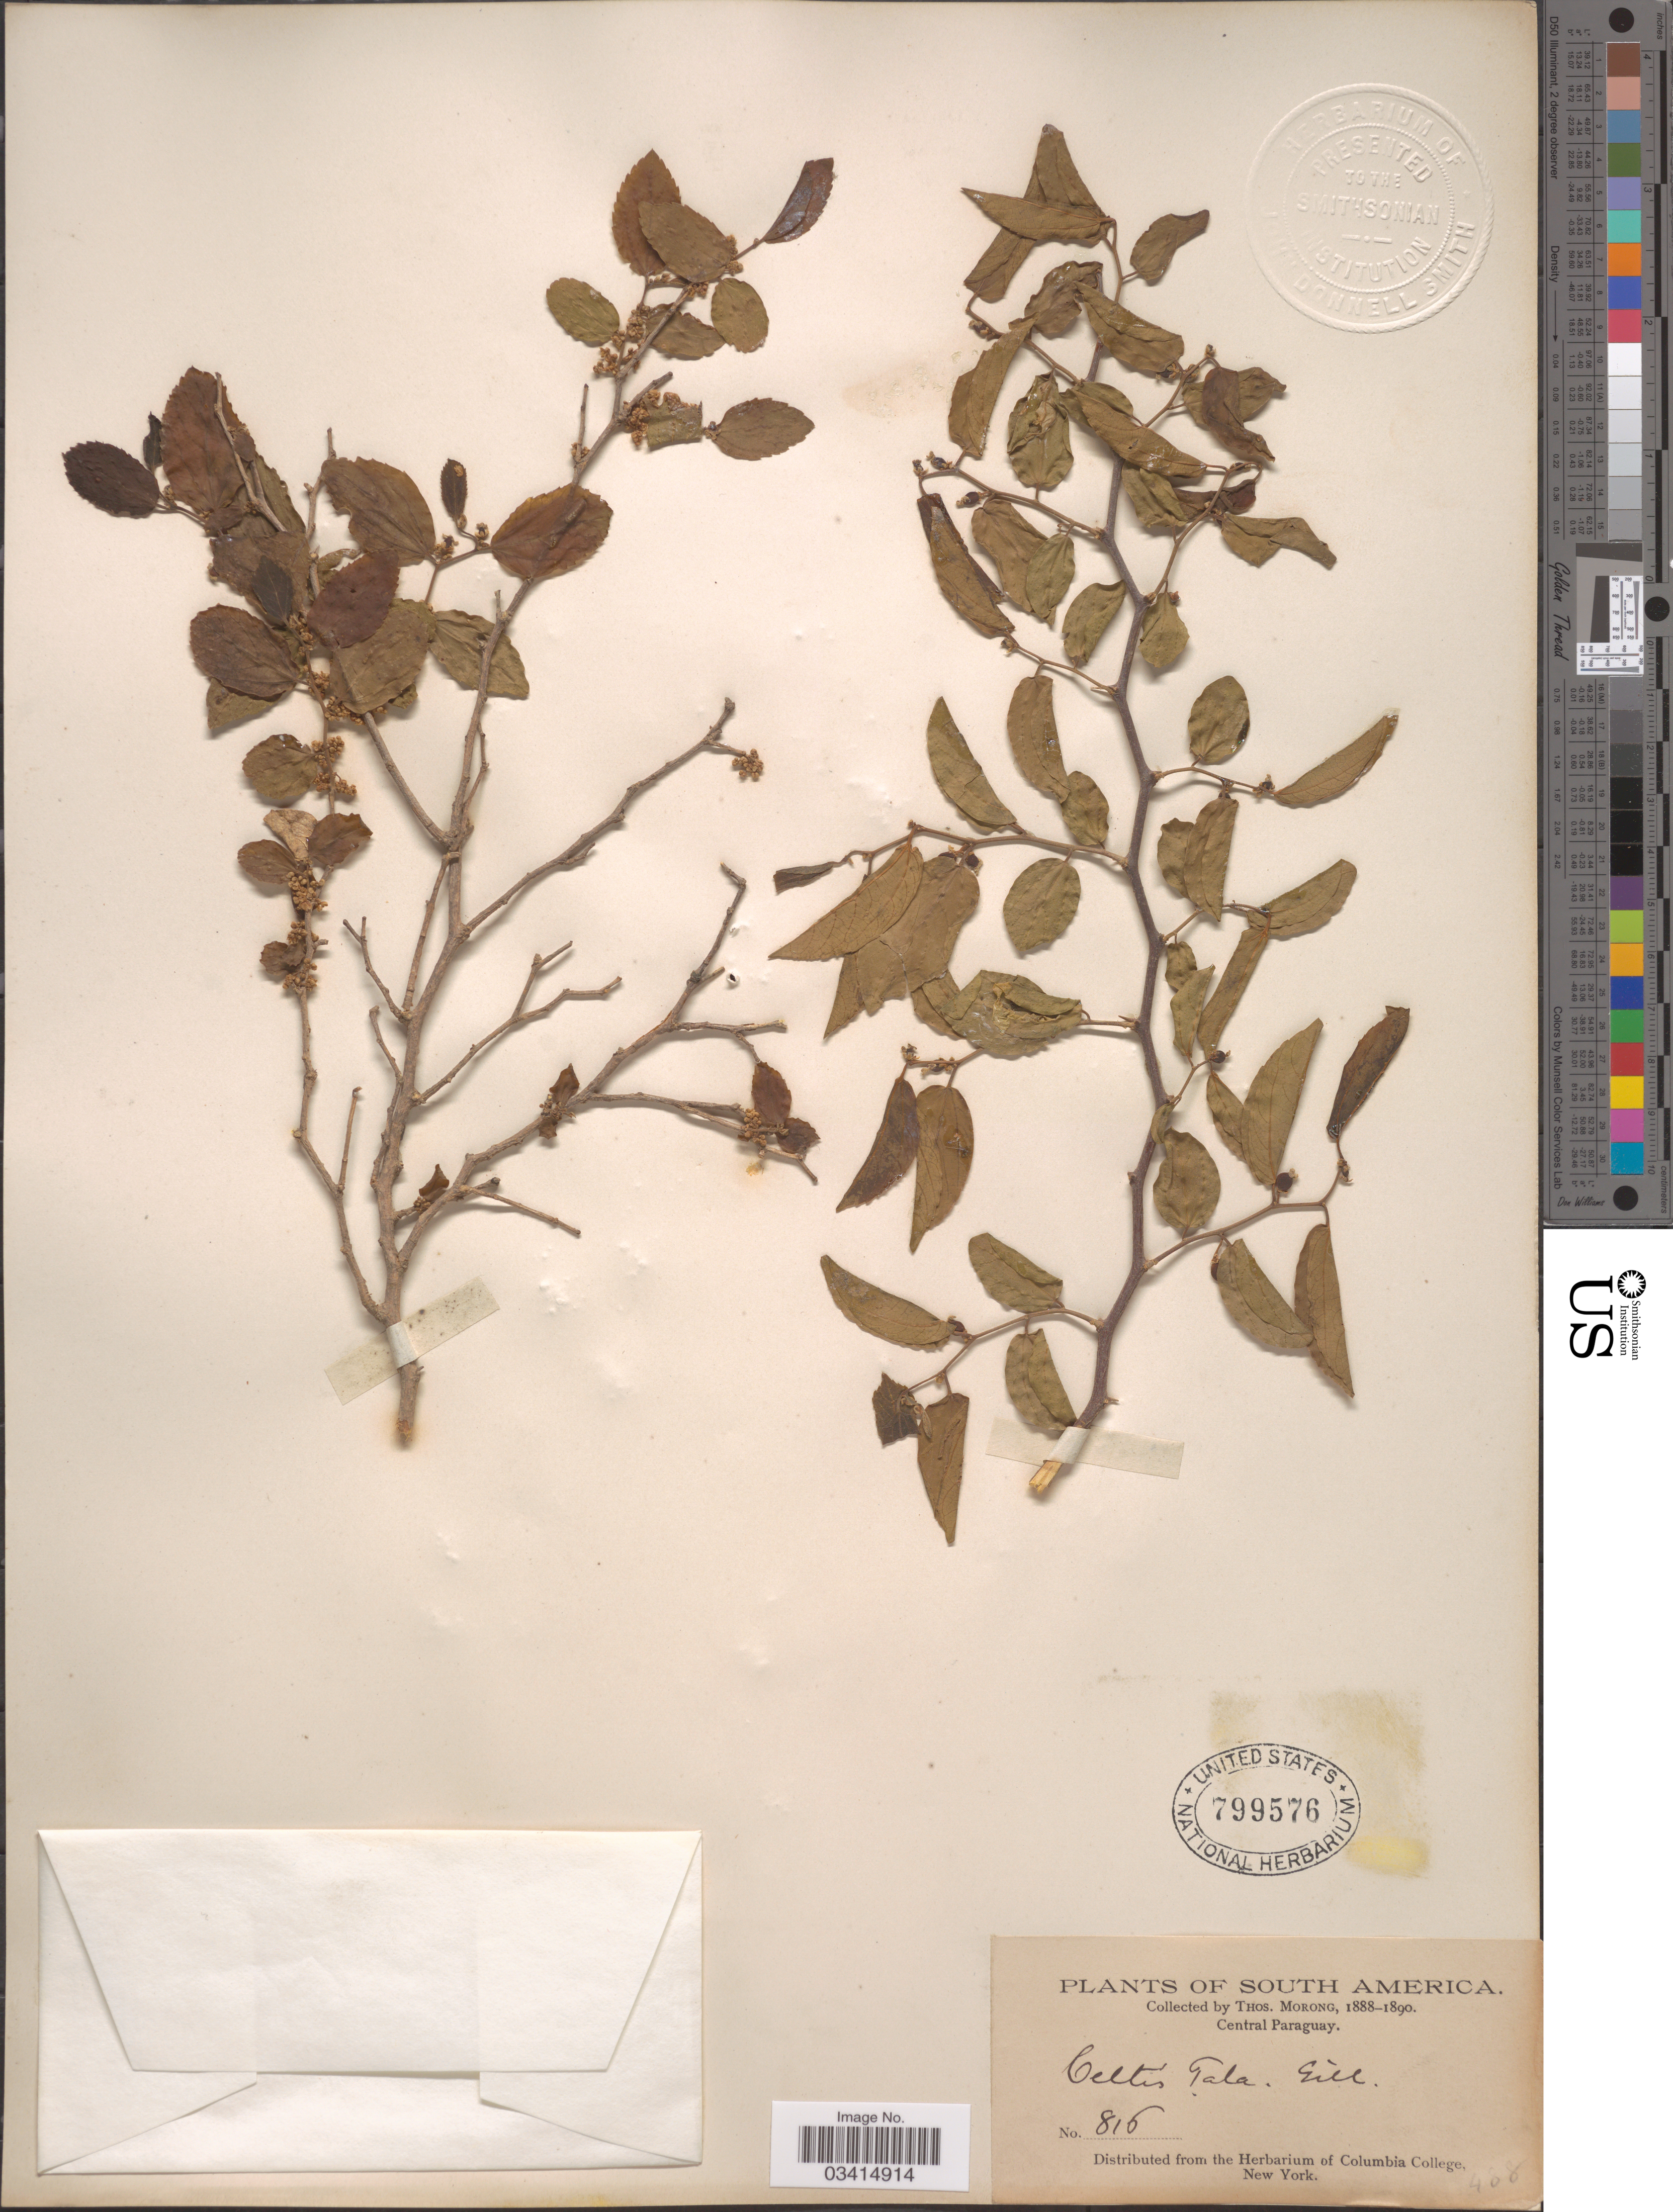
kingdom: Plantae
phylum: Tracheophyta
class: Magnoliopsida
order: Rosales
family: Cannabaceae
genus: Celtis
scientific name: Celtis spinosa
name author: Ruiz ex Miq.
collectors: ex herb. T. Morong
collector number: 816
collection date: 1888/1890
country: Paraguay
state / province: Central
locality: Central Paraguay.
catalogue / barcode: US 799576